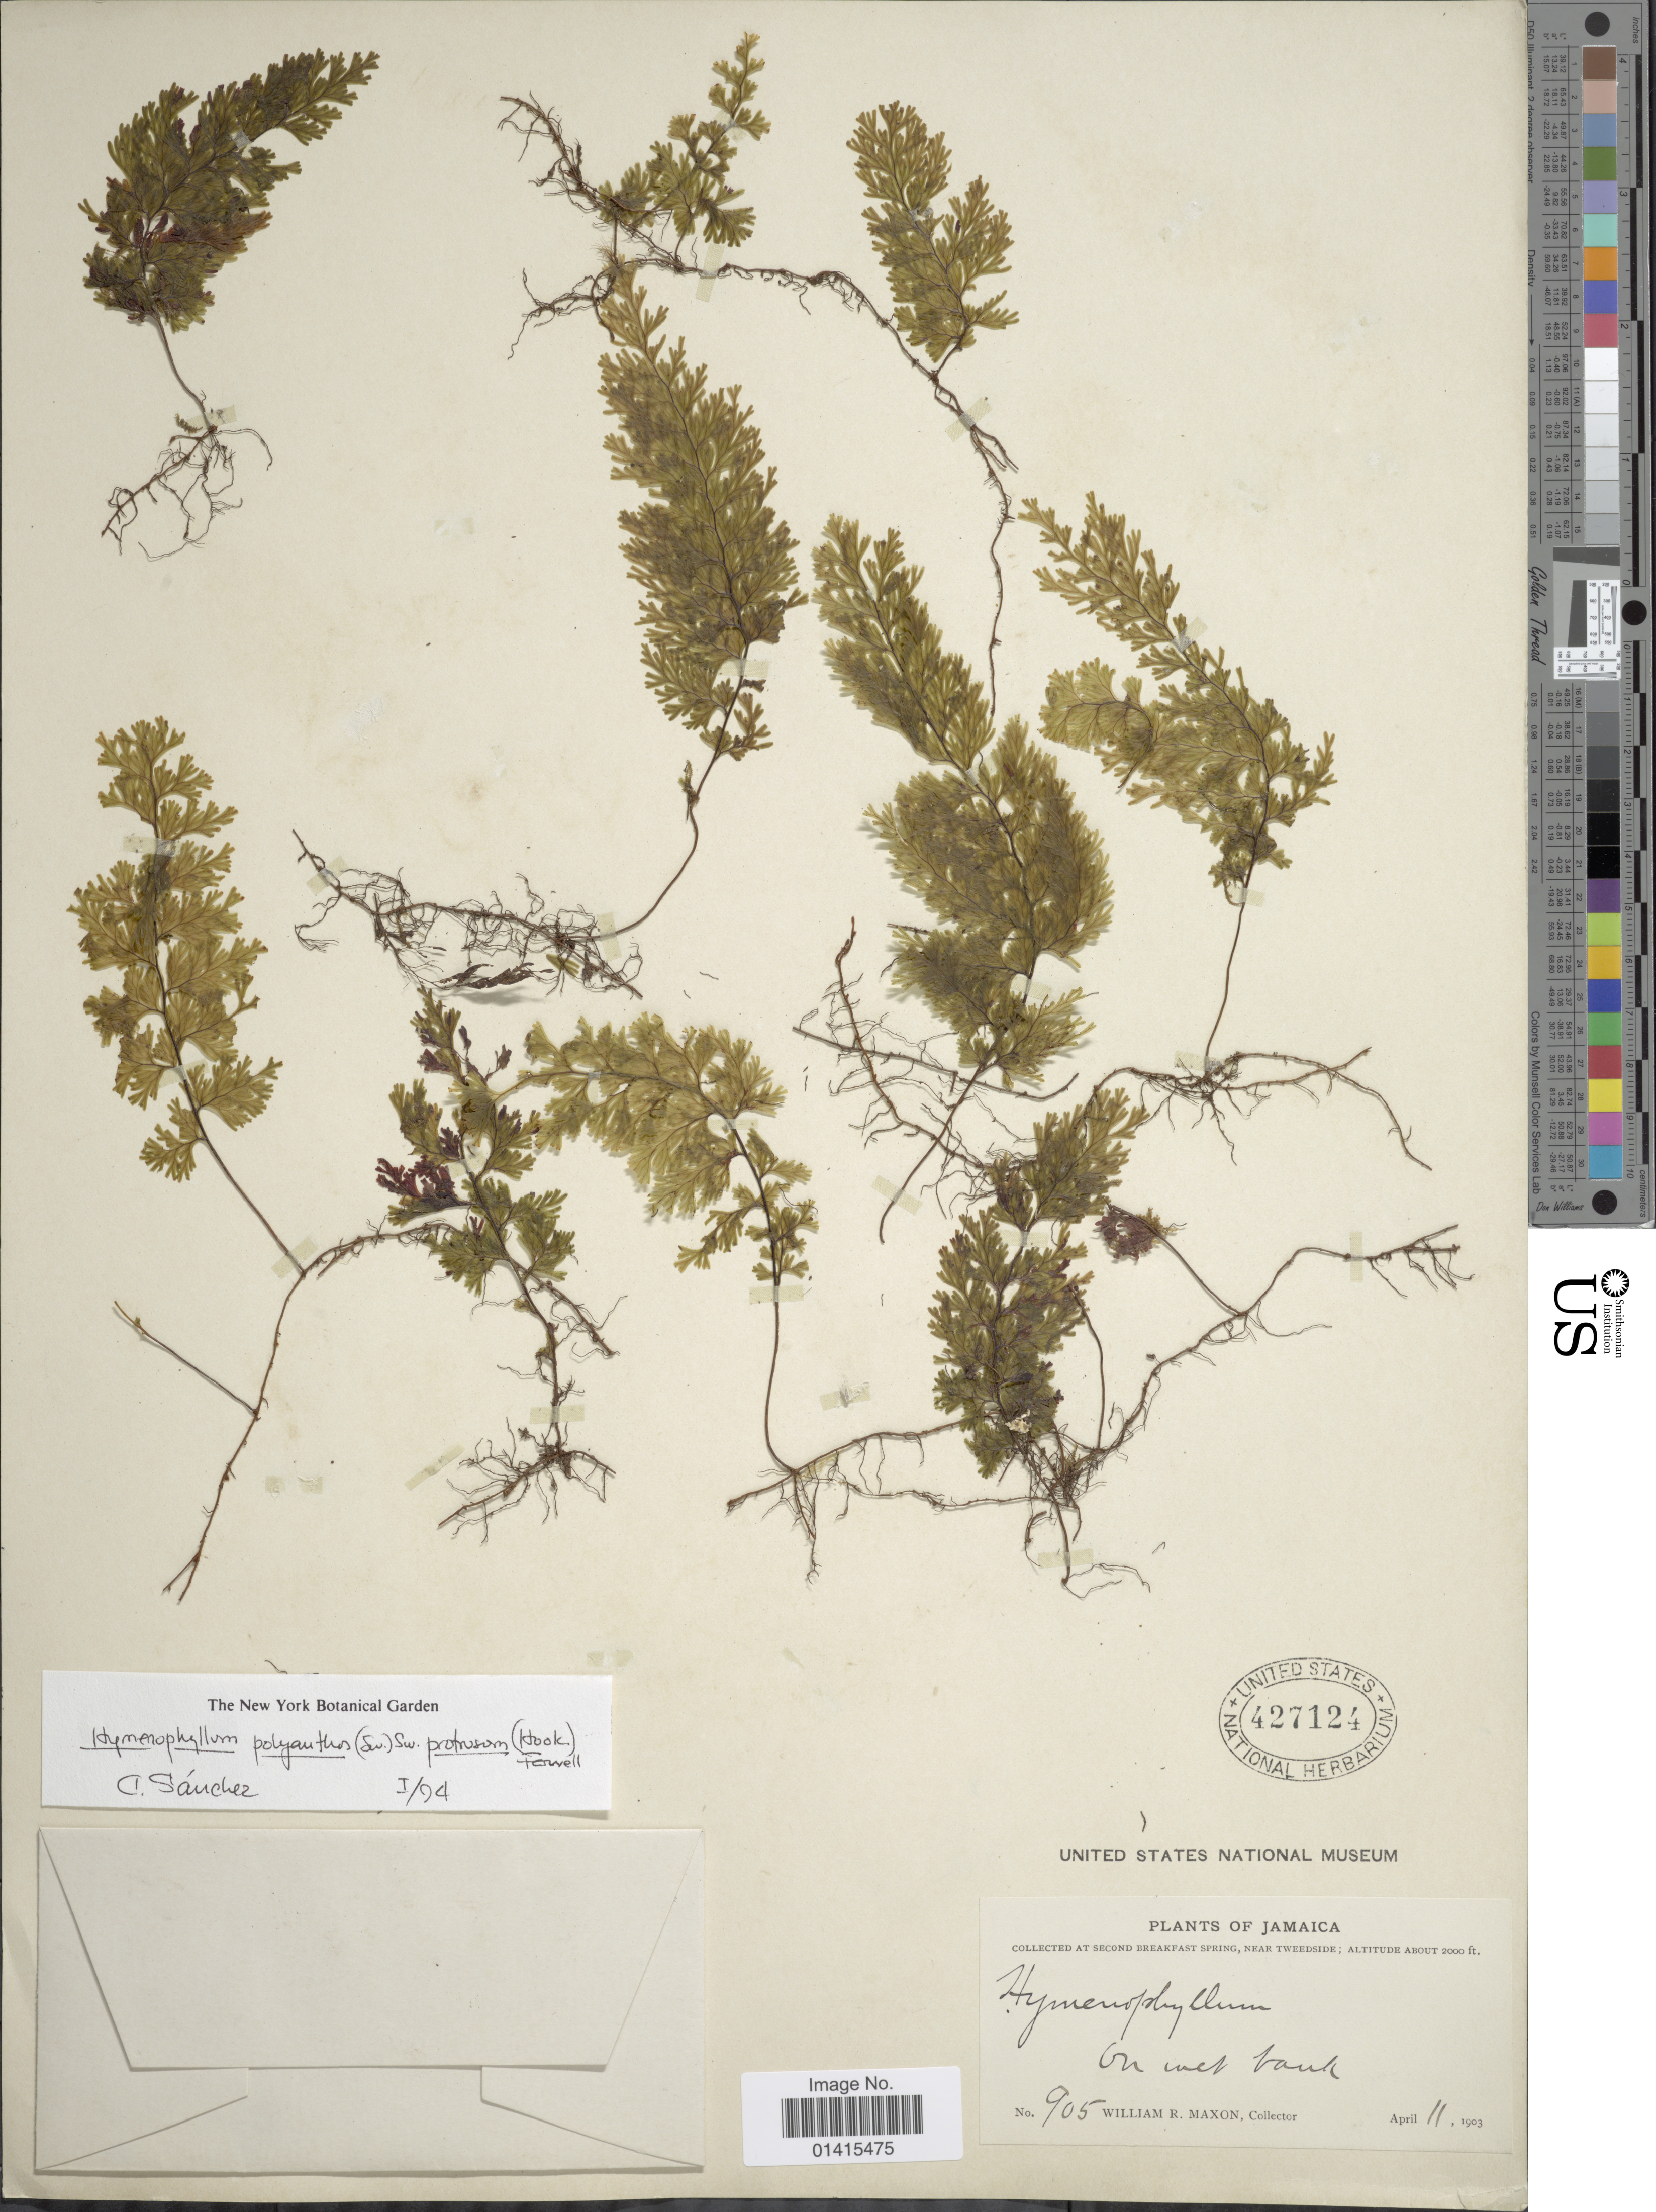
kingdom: Plantae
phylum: Tracheophyta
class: Polypodiopsida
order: Hymenophyllales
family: Hymenophyllaceae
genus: Hymenophyllum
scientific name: Hymenophyllum polyanthos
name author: (Sw.) Sw.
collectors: W. R. Maxon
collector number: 905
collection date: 1903-04-11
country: Jamaica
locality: At second Breakfast spring, near tweedside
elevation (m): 610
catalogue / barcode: US 427124